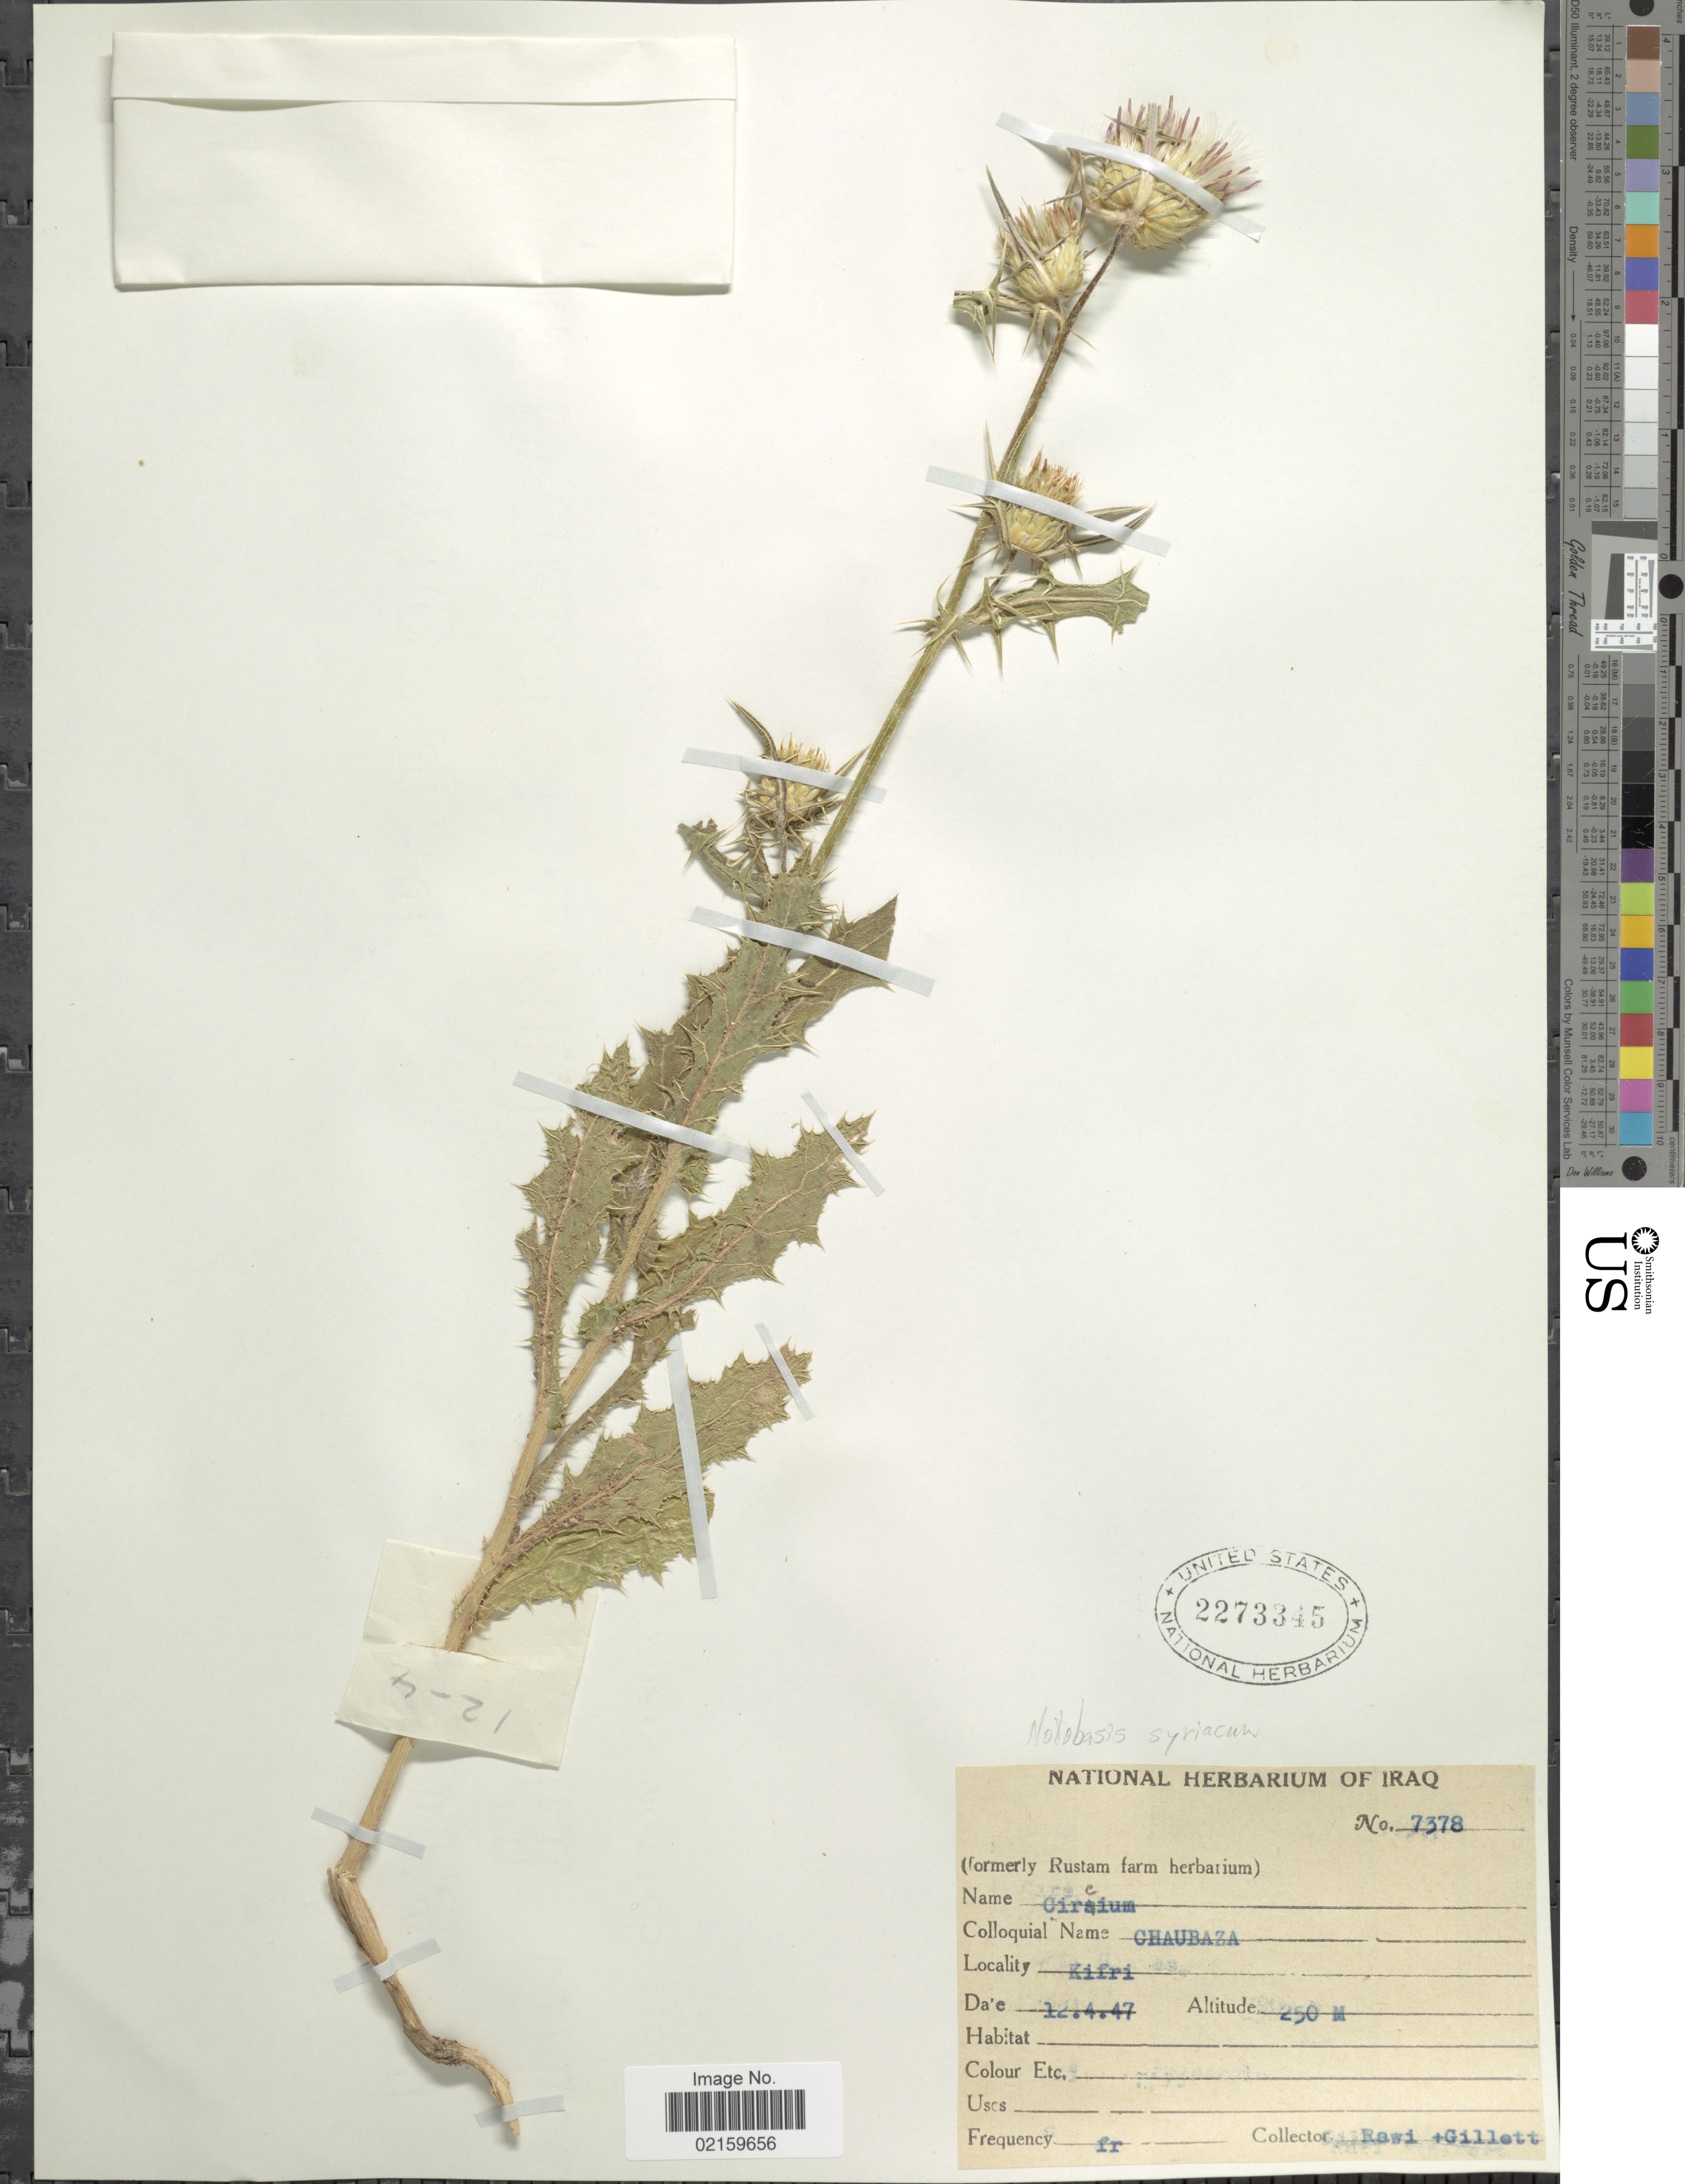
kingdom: Plantae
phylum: Tracheophyta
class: Magnoliopsida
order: Asterales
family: Asteraceae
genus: Cirsium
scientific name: Cirsium sp.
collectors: -. Rawi & Gillett, --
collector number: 7378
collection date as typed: Transcribed d/m/y: 12/4/47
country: Iraq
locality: Kifri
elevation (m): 250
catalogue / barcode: US 2273345